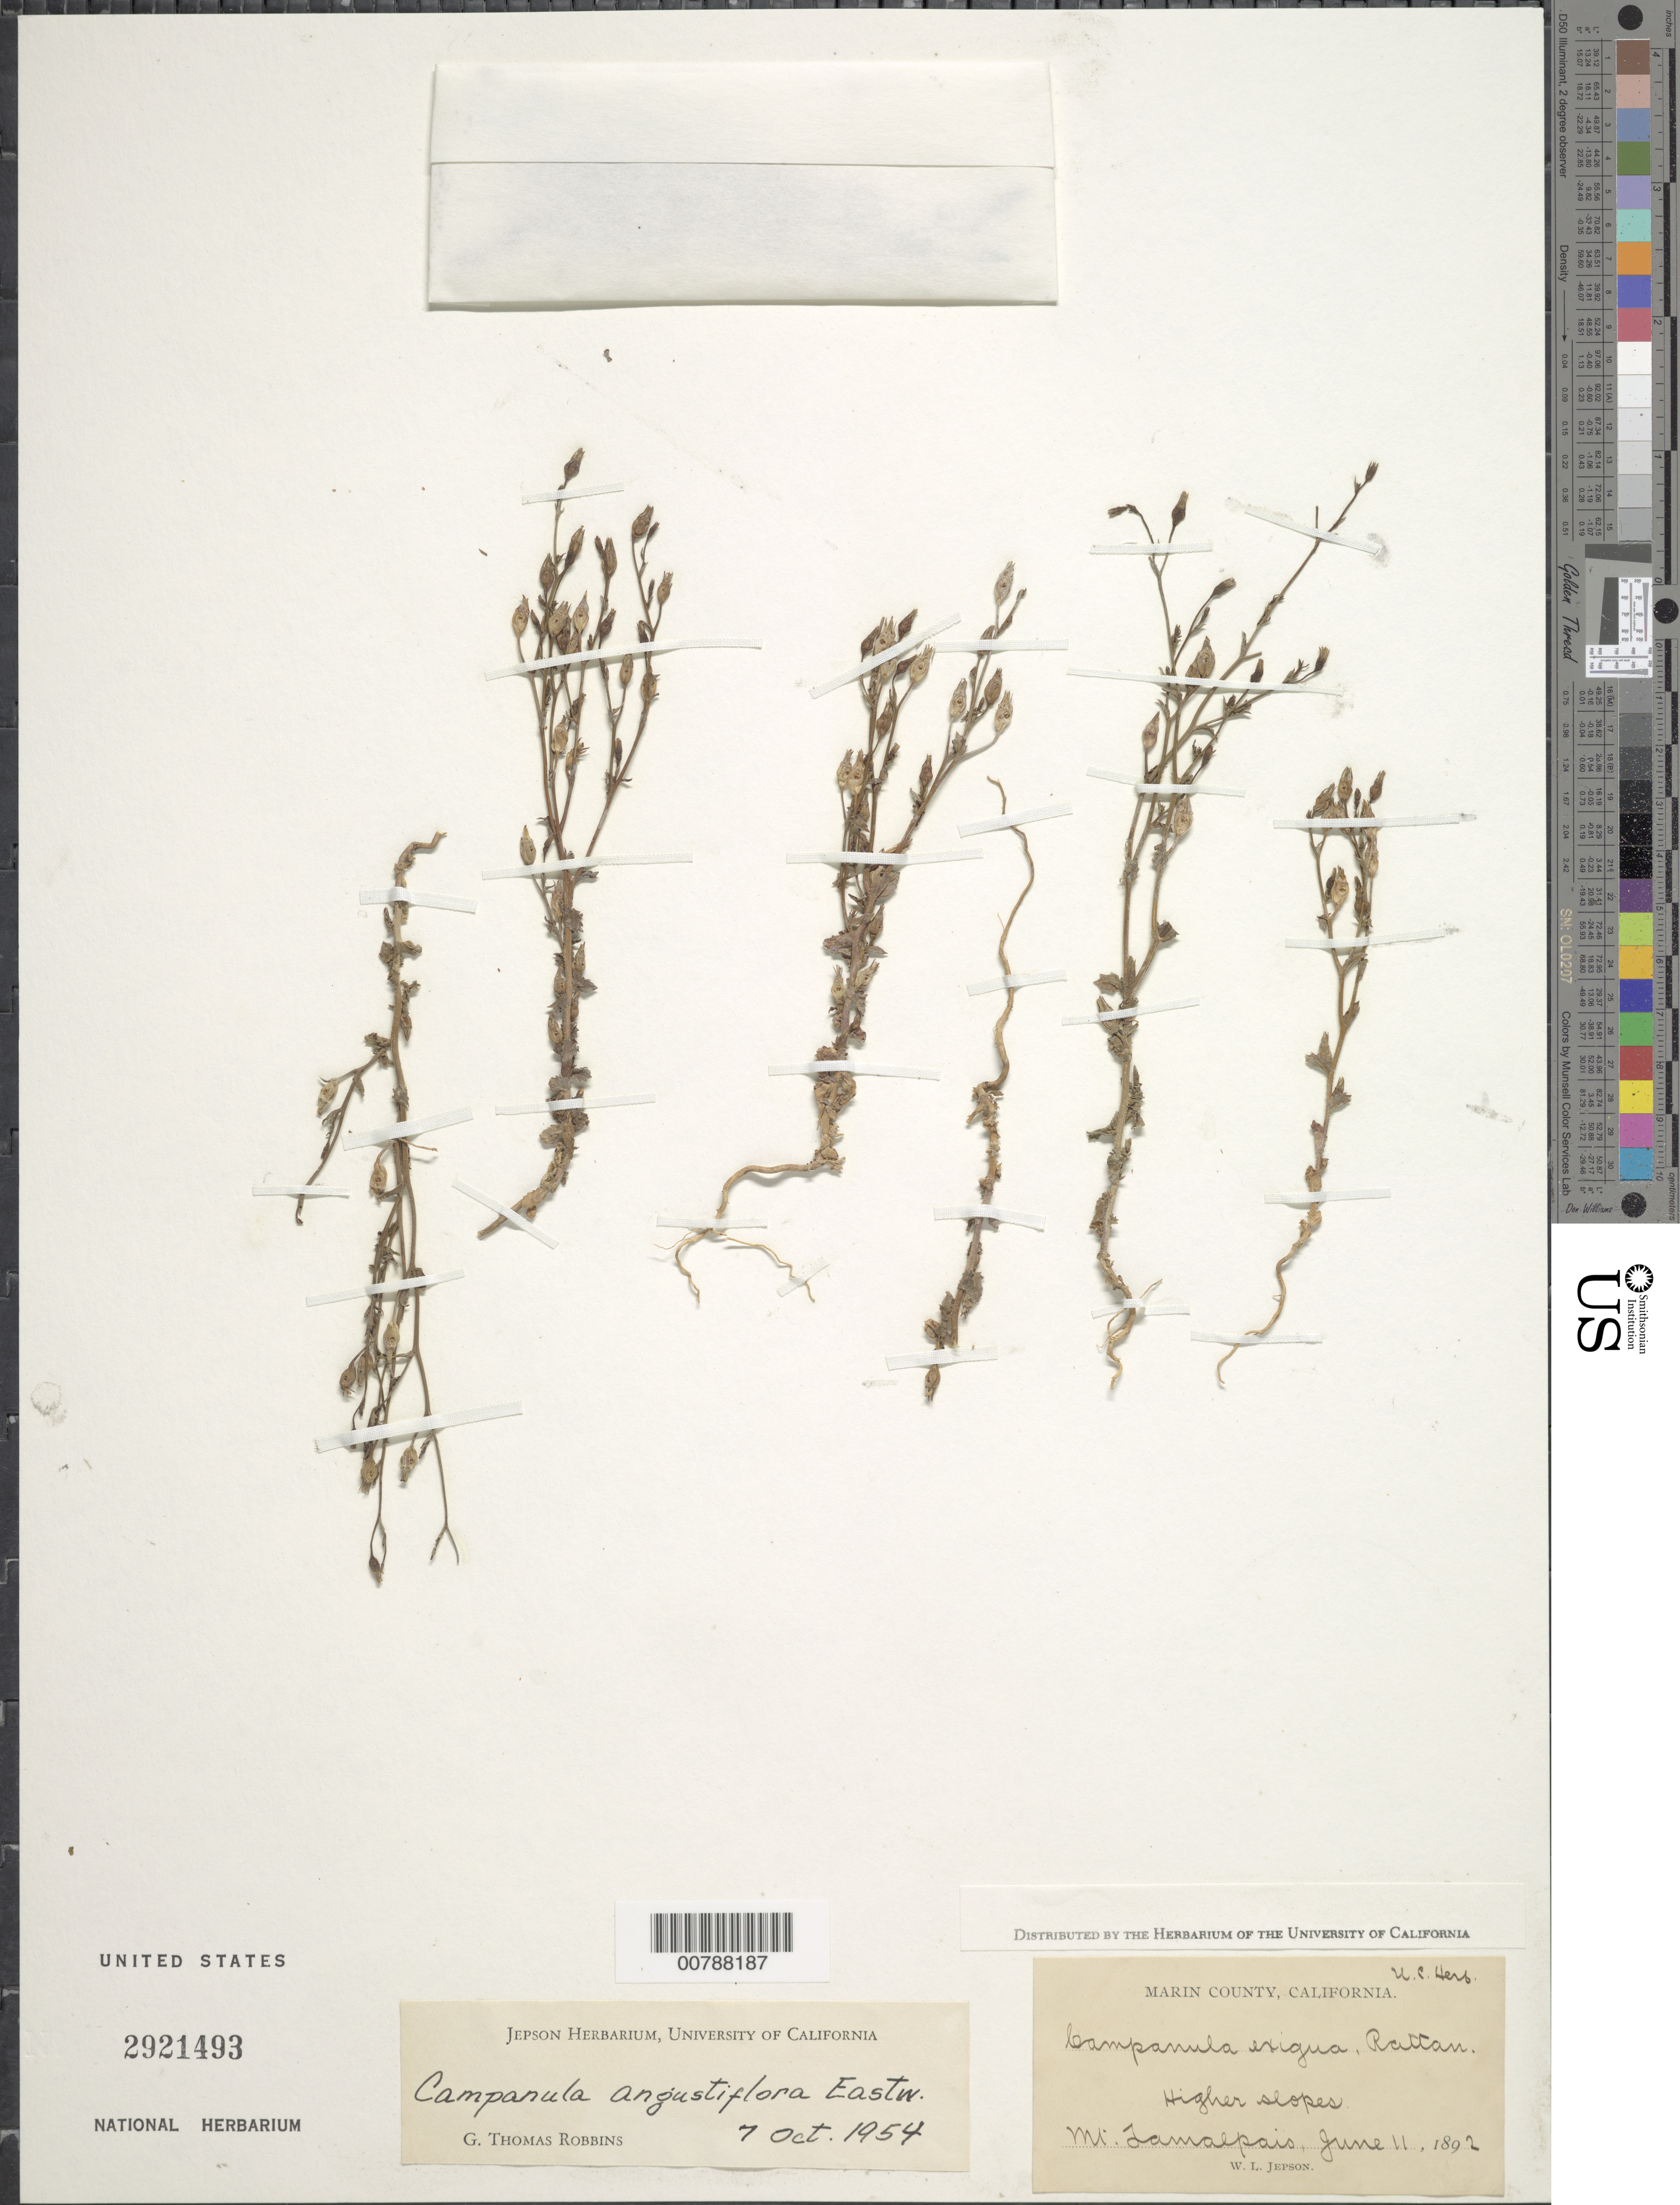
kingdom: Plantae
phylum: Tracheophyta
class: Magnoliopsida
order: Asterales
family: Campanulaceae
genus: Campanula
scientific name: Campanula angustiflora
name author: Eastw.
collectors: W. L. Jepson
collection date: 1892-06-11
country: United States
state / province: California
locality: Mt. Tamalpais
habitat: Higher slopes.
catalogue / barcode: US 2921493